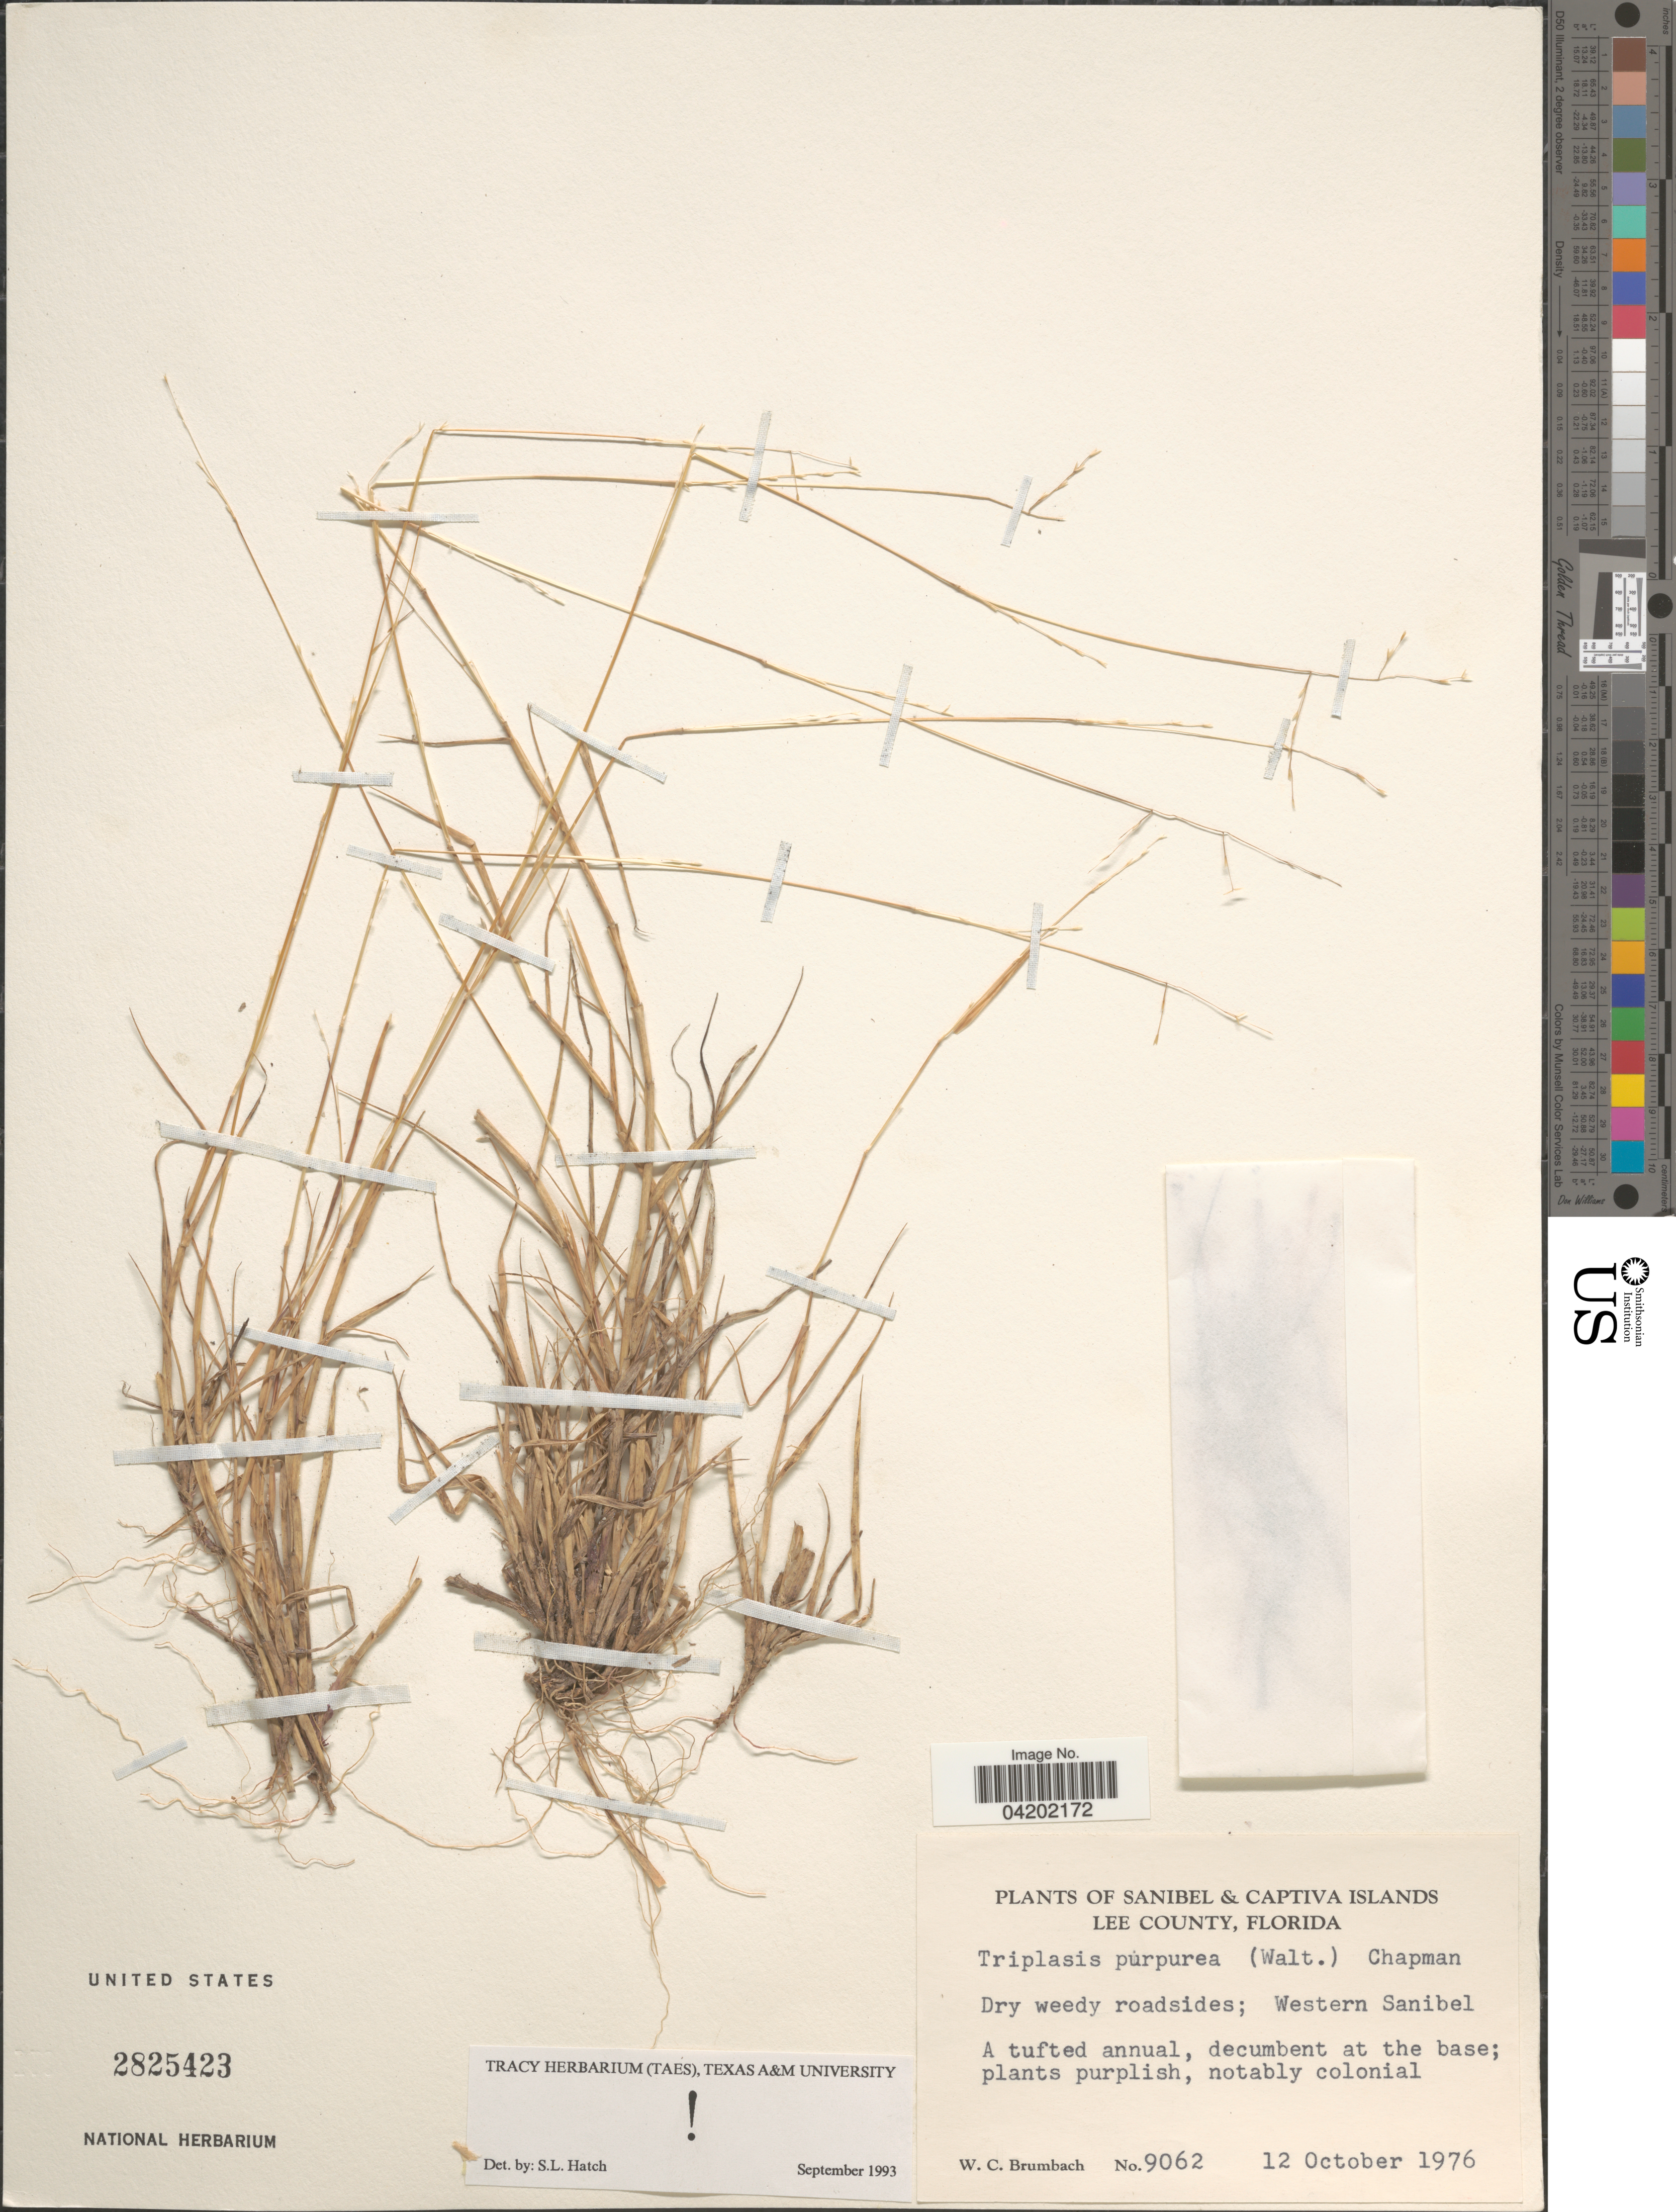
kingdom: Plantae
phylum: Tracheophyta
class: Liliopsida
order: Poales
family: Poaceae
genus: Triplasis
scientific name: Triplasis purpurea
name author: (Walter) Chapm.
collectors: W. C. Brumbach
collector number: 9062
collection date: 1976-10-12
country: United States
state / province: Florida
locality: Sanibel Islands. Lee County. Western Sanibel.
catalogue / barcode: US 2825423